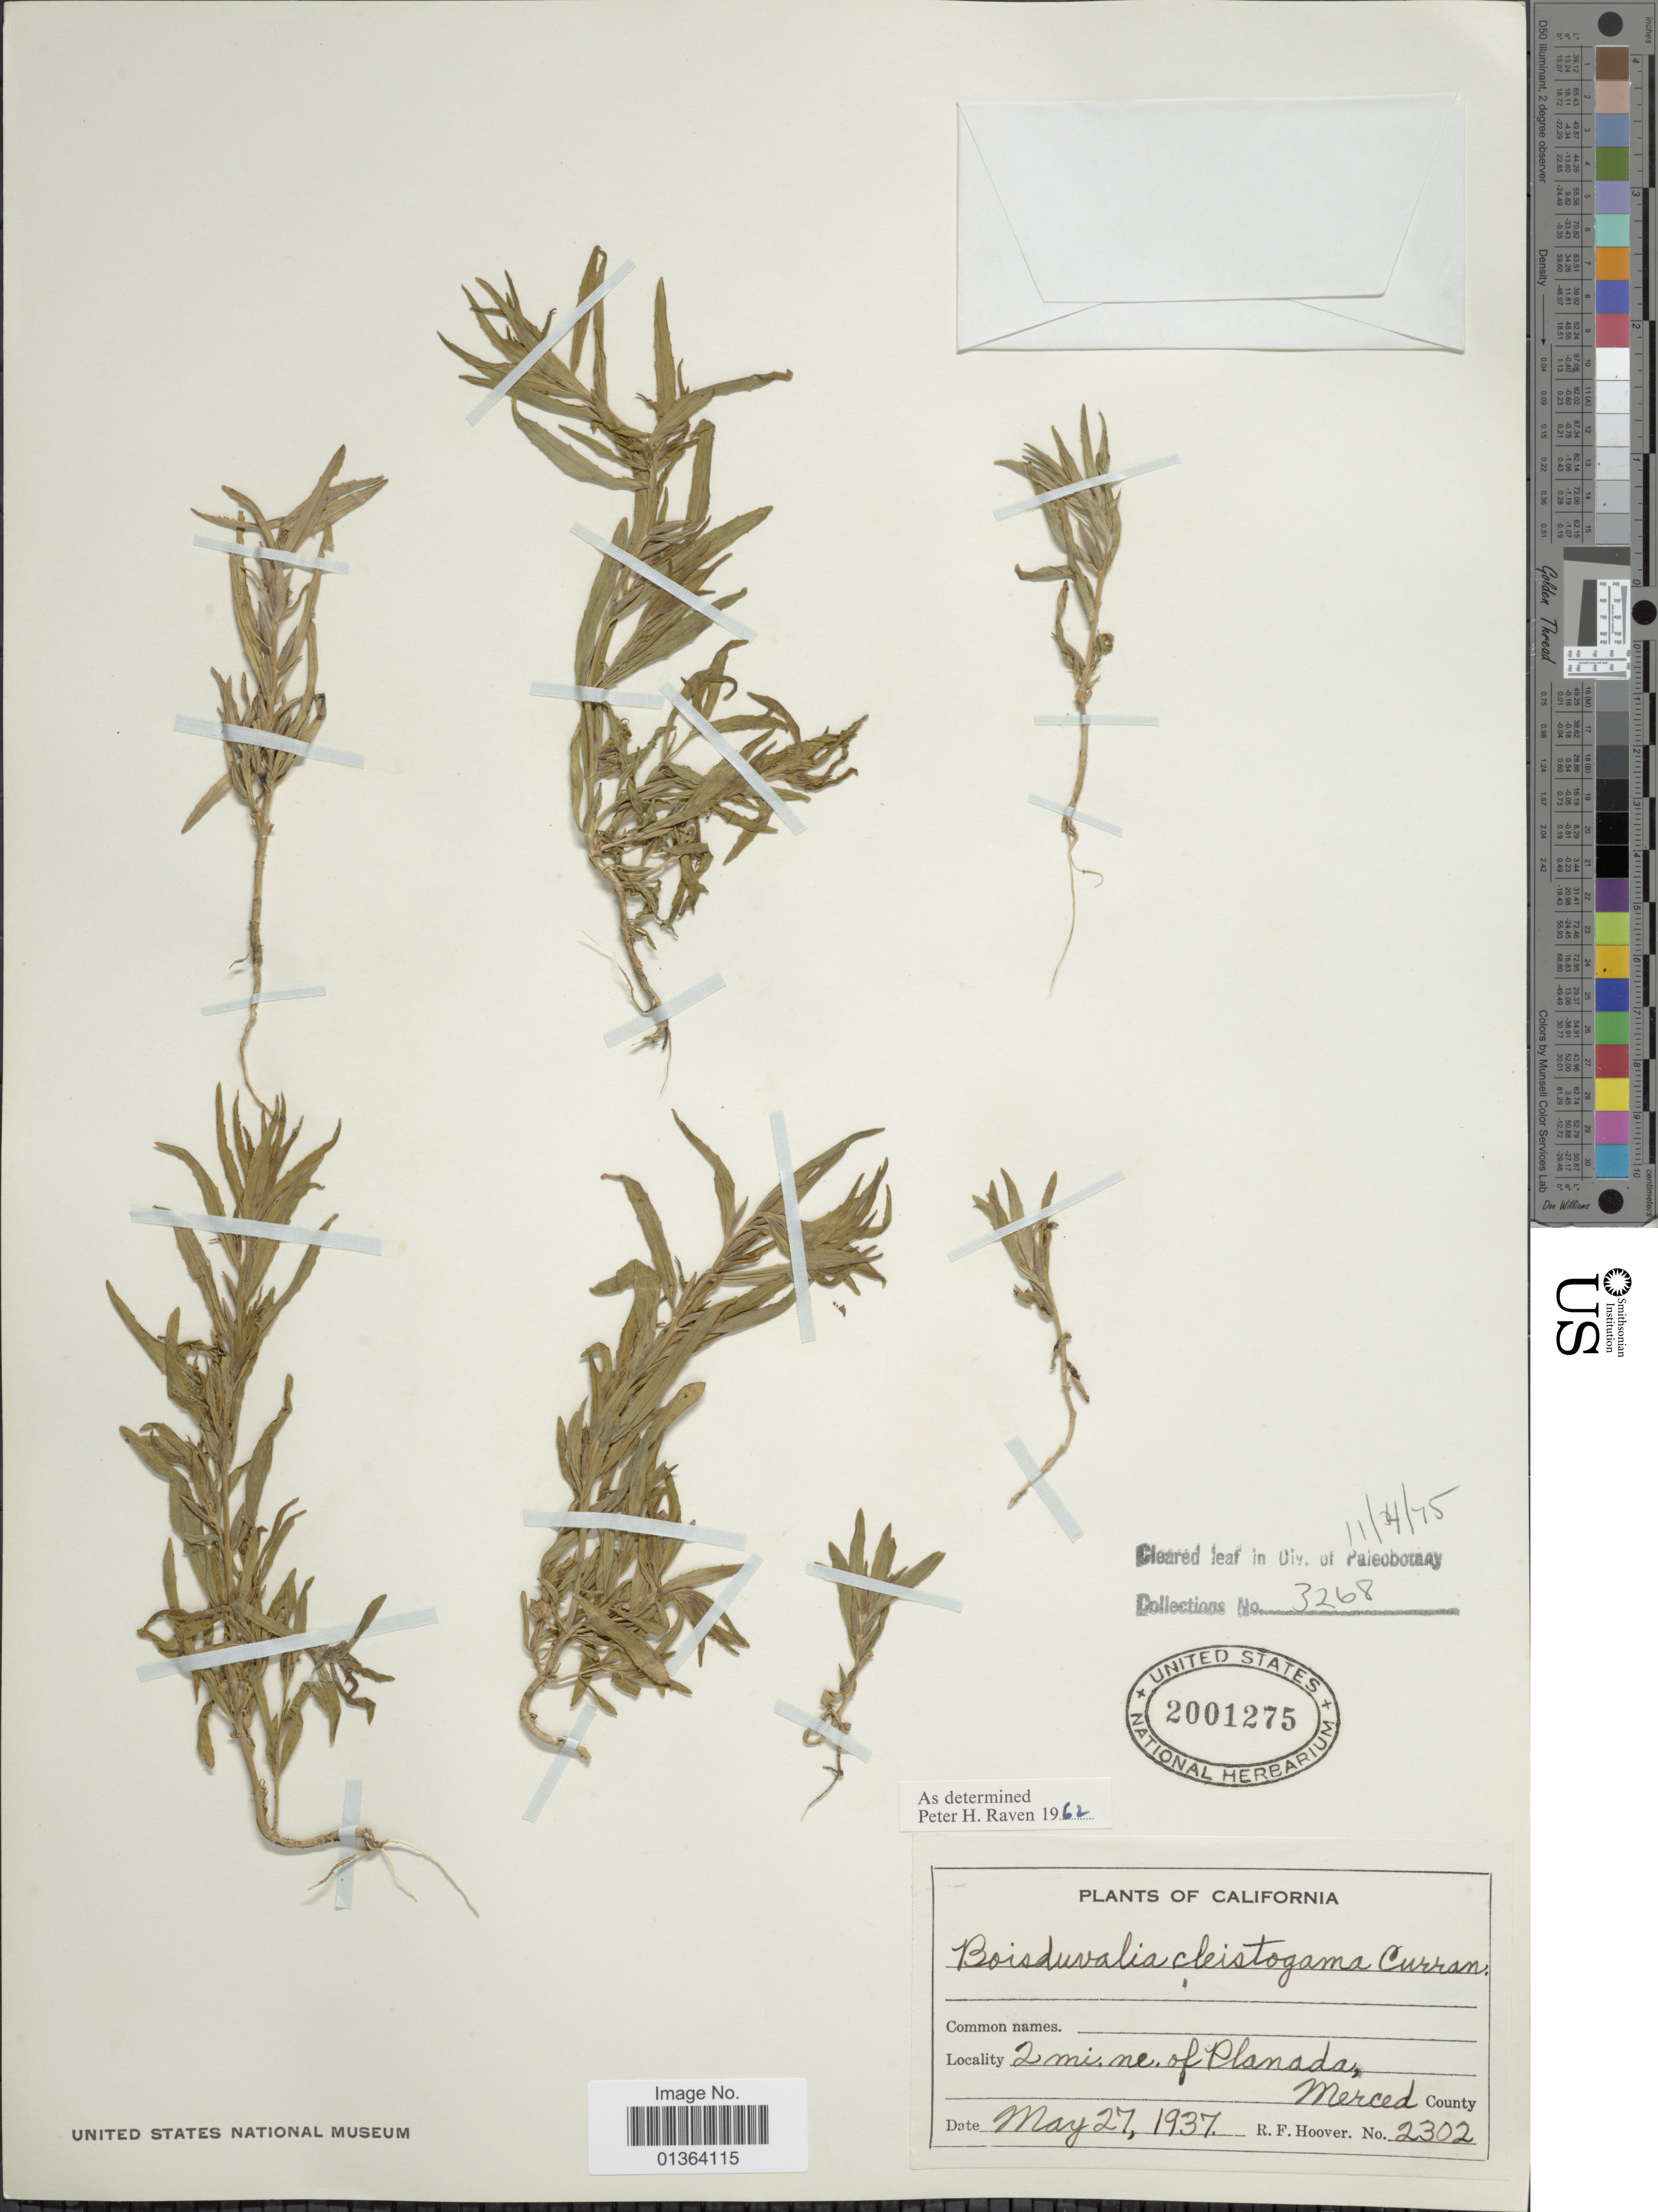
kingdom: Plantae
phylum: Tracheophyta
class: Magnoliopsida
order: Myrtales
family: Onagraceae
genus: Epilobium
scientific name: Epilobium cleistogamum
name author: (Curran) Hoch & P.H. Raven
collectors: R. F. Hoover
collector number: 2302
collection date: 1937-05-27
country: United States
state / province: California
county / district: Merced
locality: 2 mi. ne. of Planada, Merced County.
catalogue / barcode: US 2001275